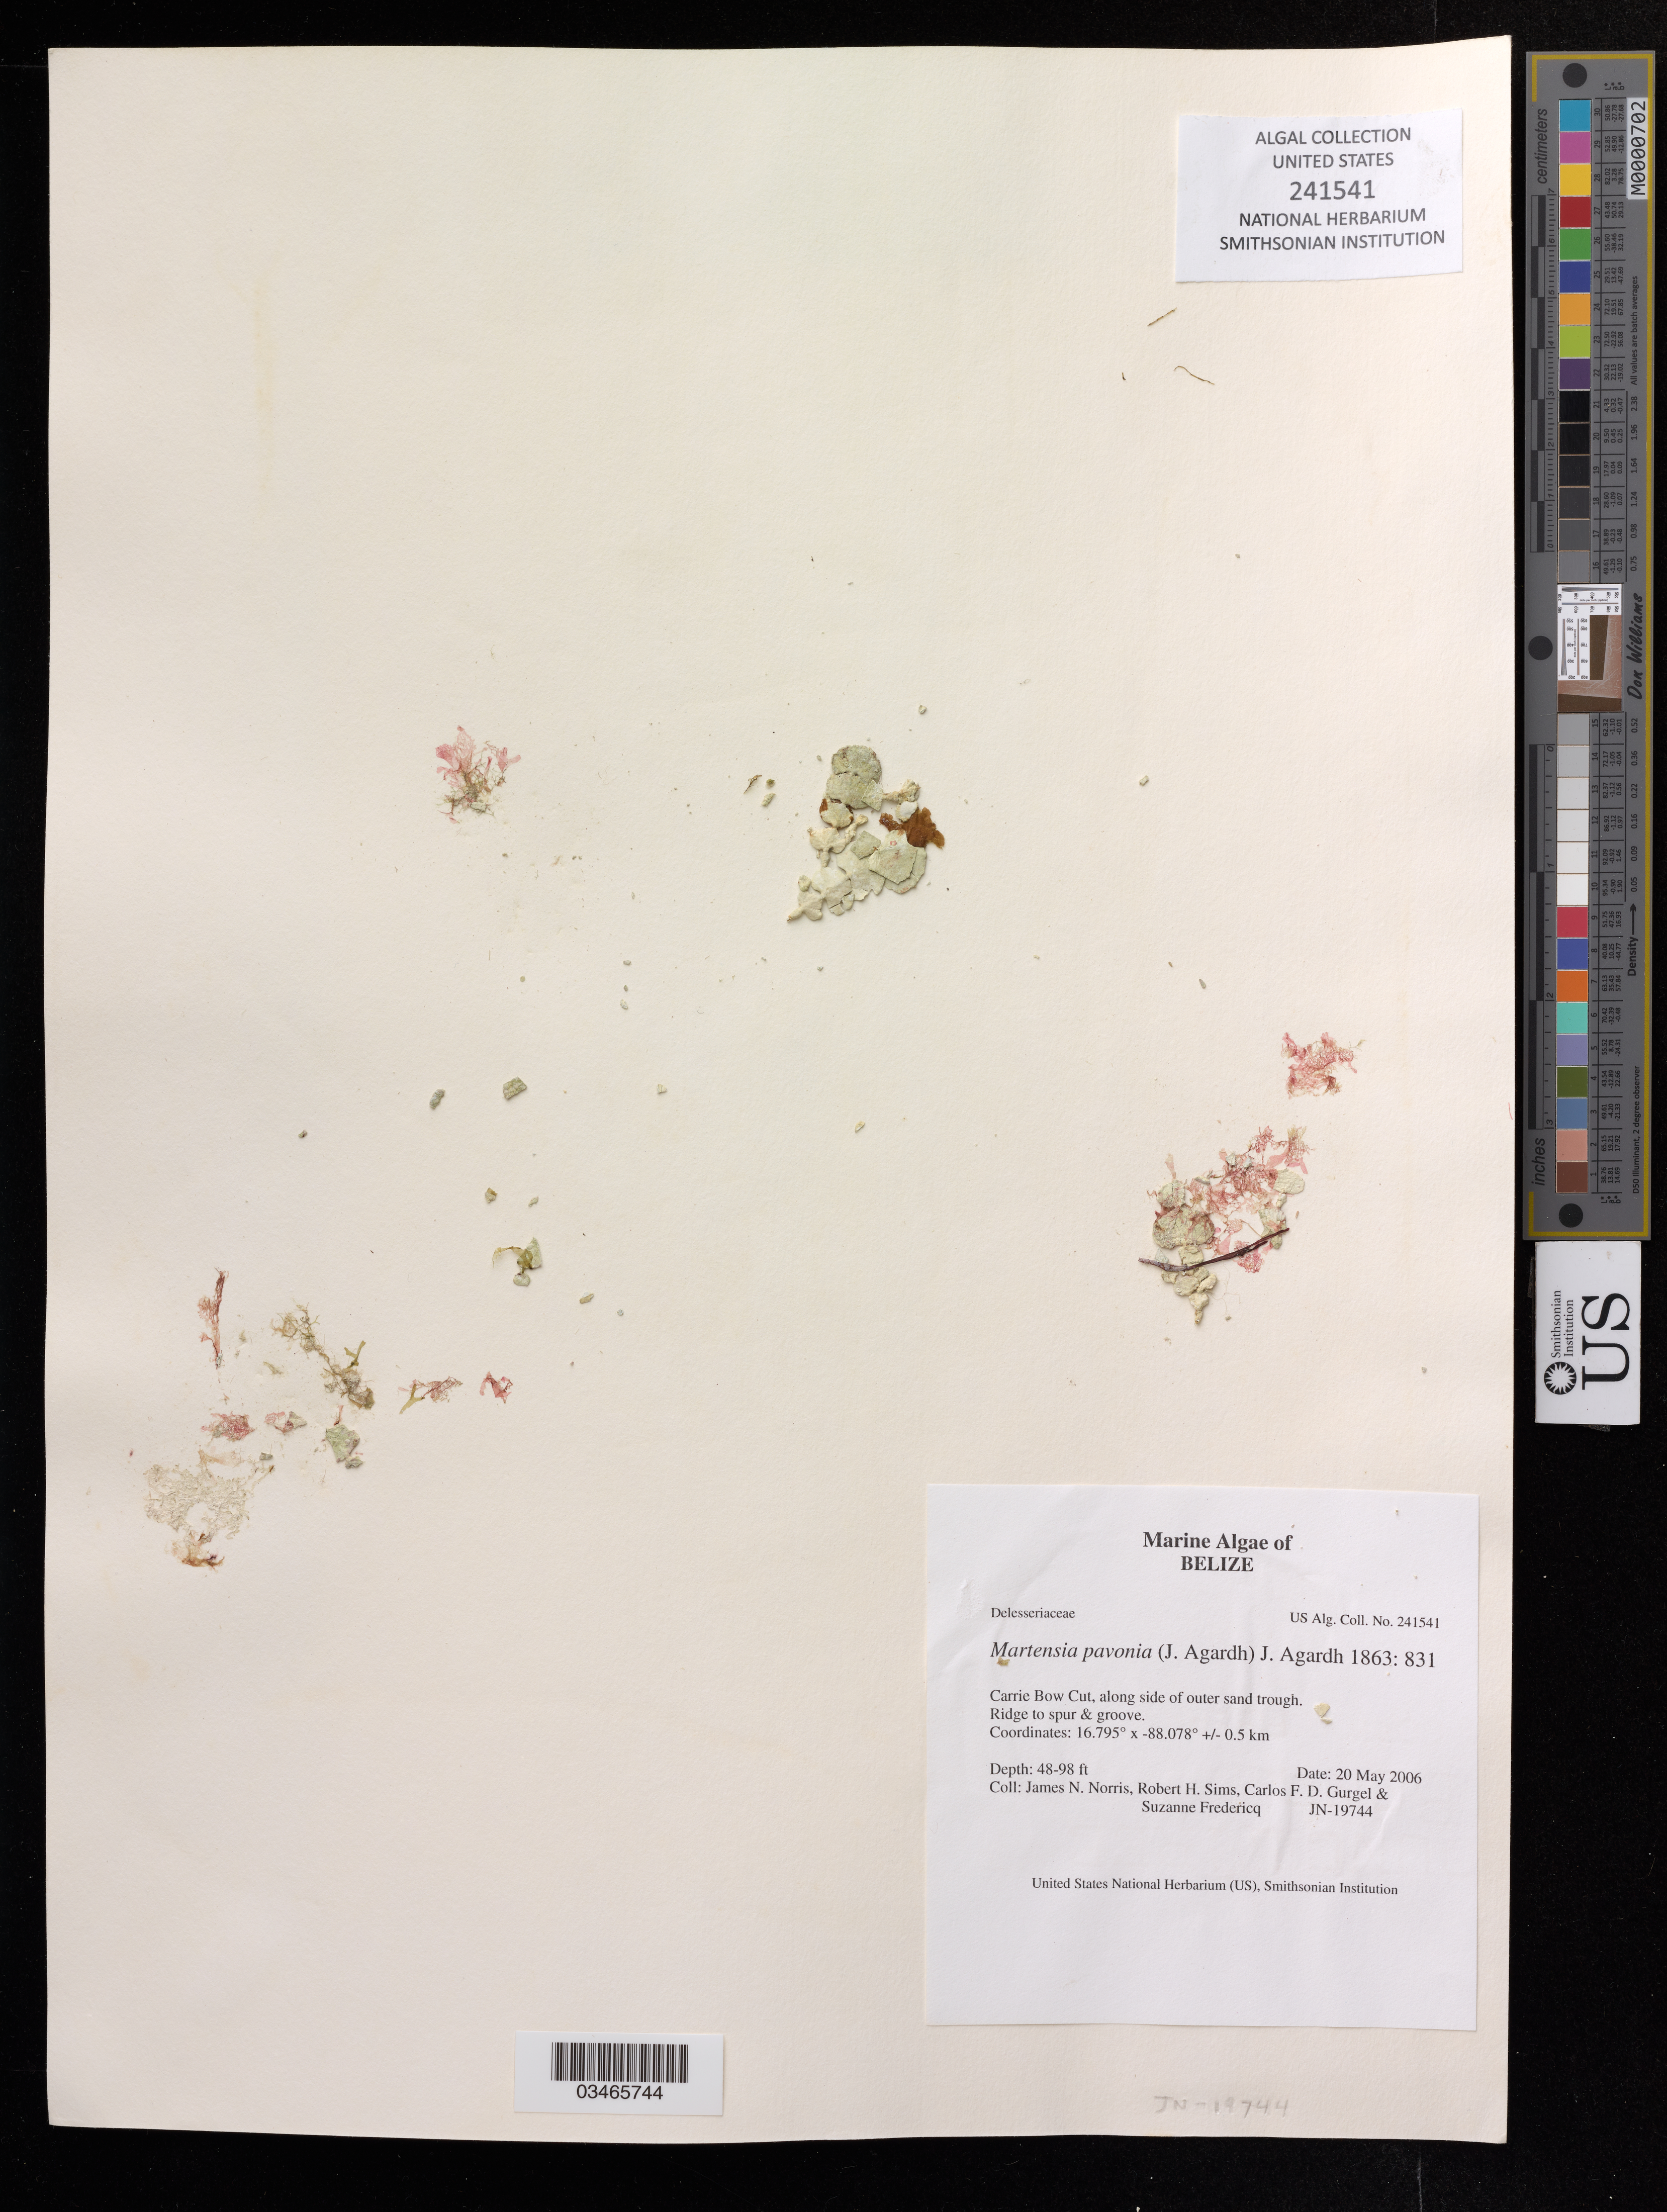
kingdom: Plantae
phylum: Rhodophyta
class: Florideophyceae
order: Ceramiales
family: Delesseriaceae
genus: Martensia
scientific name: Martensia pavonia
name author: (J. Agardh) J. Agardh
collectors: J. Norris, R. H. Sims, C. Gurgel & S. Fredericq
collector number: JN-19744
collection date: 2006-05-20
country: Belize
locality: Carrie Bow Cut, along side of outer sand trough. Ridge to spur & groove.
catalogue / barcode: US 241541